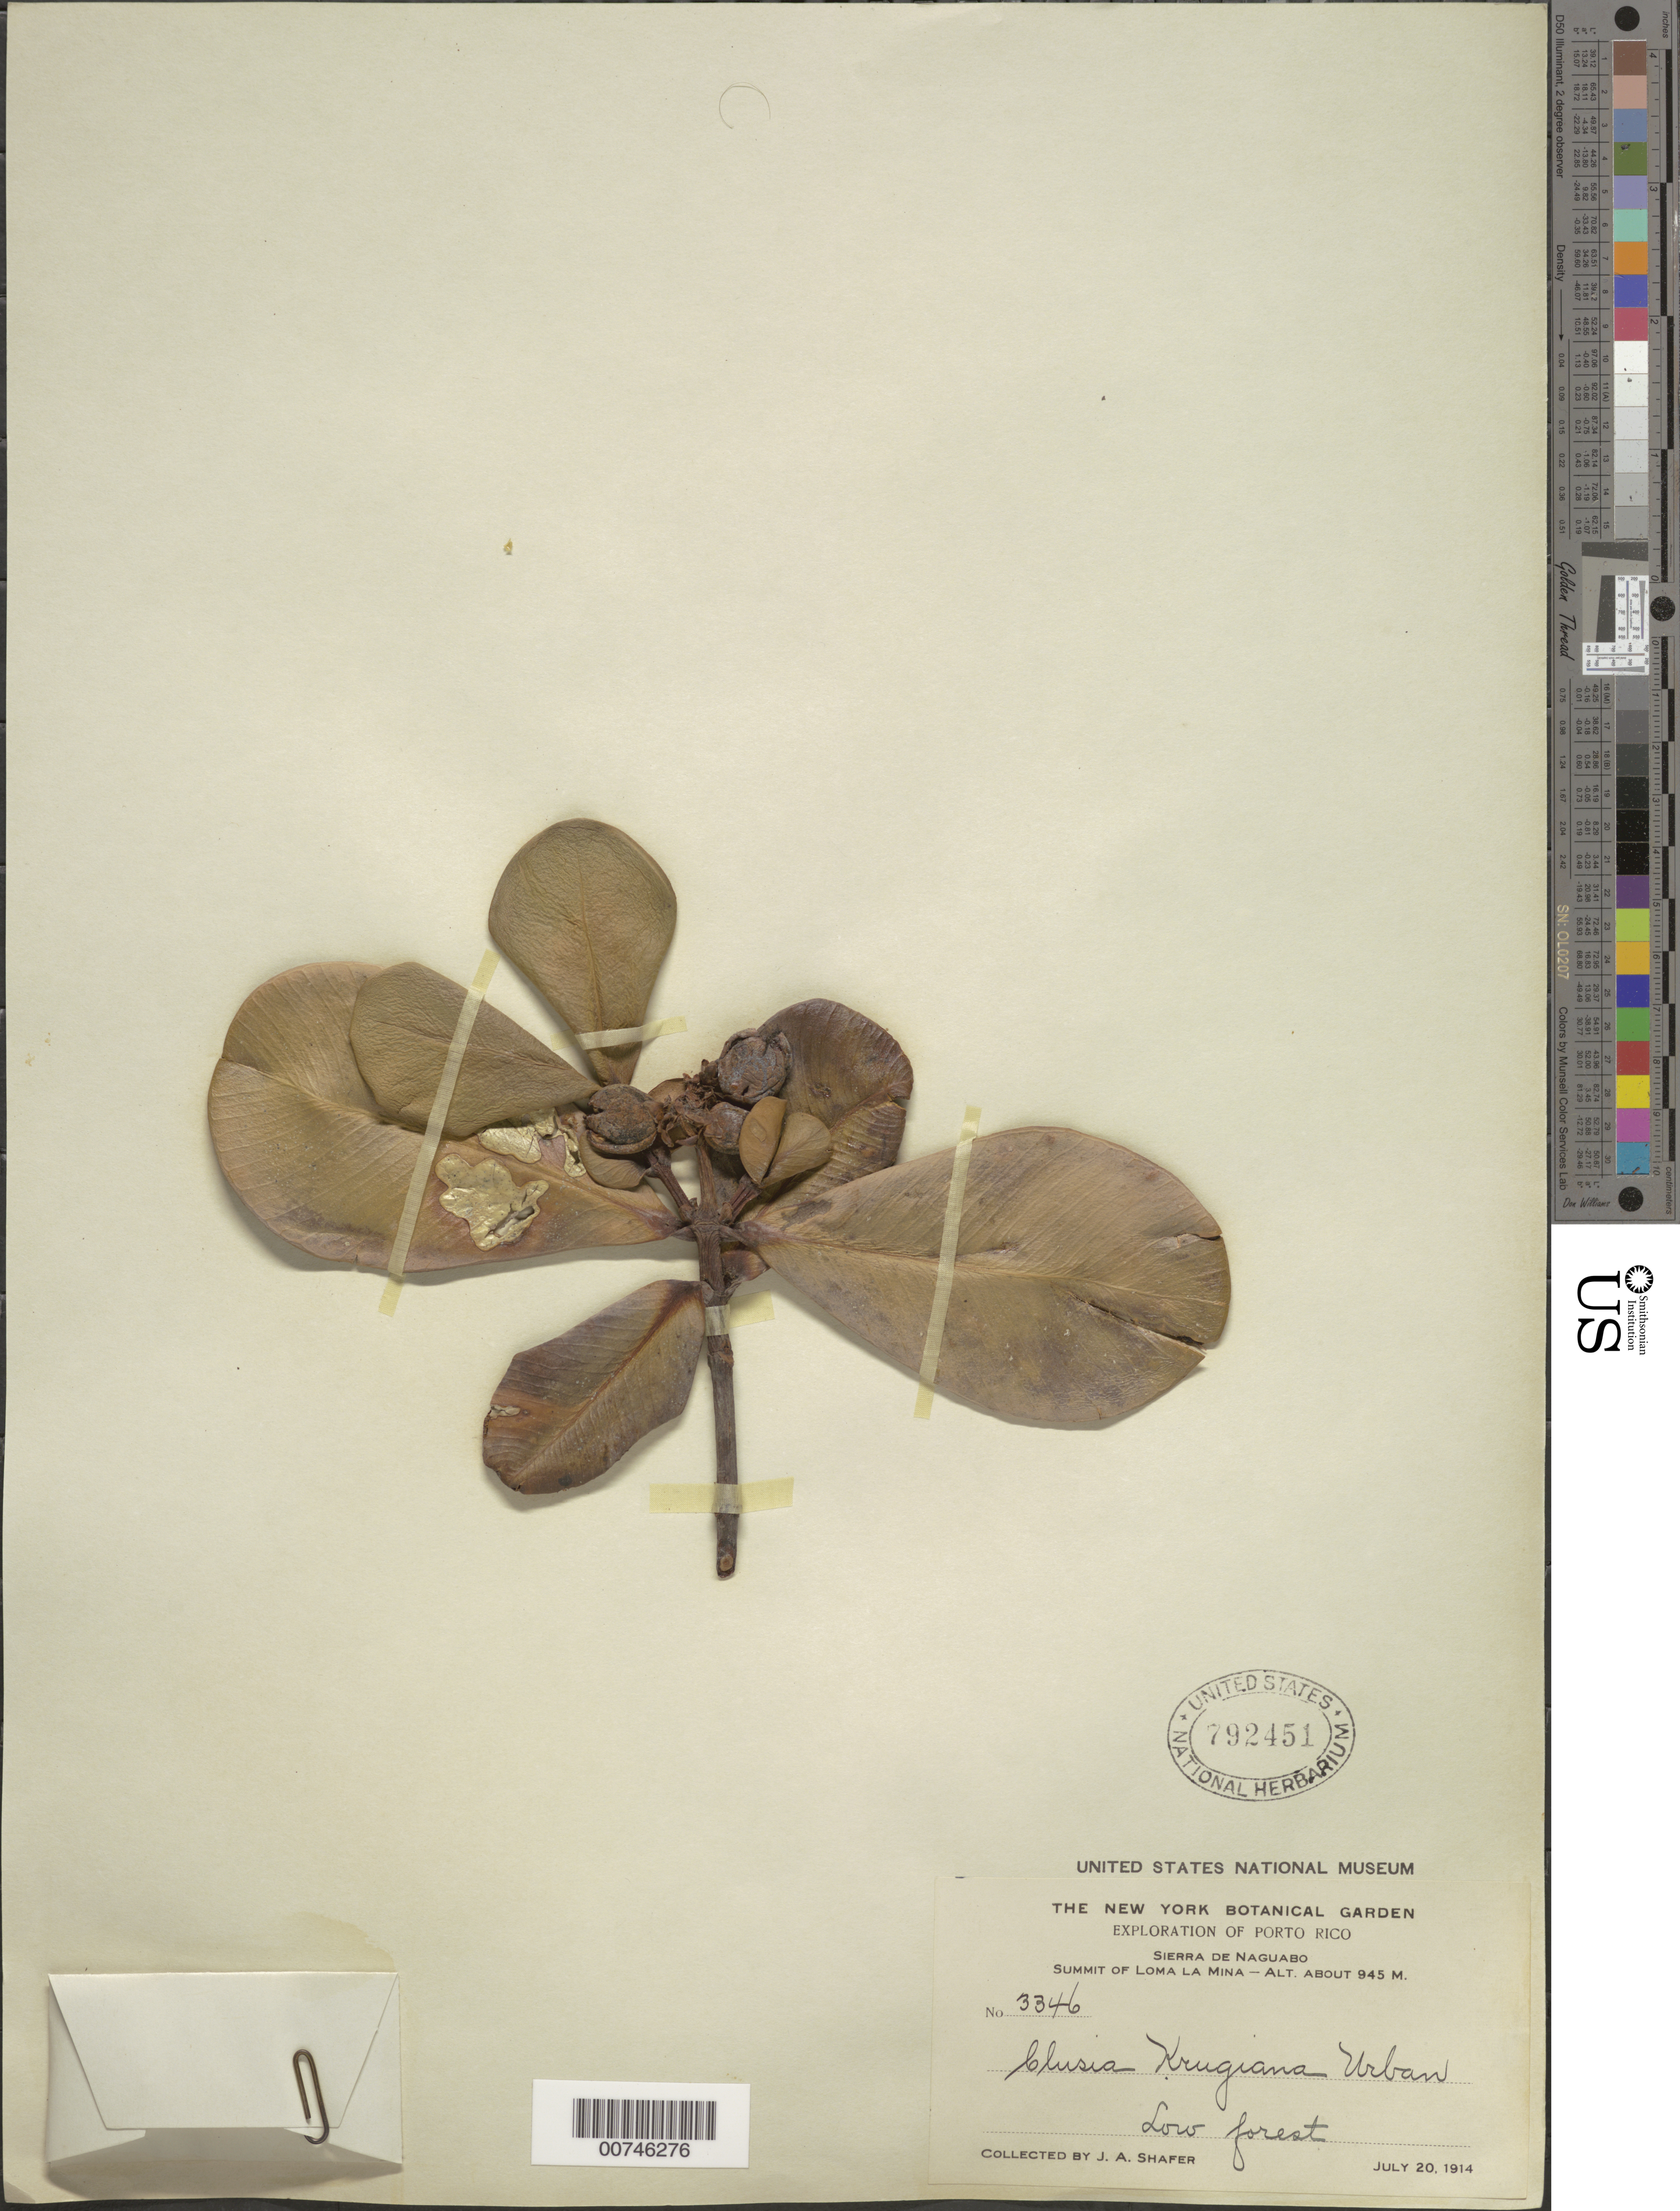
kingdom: Plantae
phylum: Tracheophyta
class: Magnoliopsida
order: Malpighiales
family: Clusiaceae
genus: Clusia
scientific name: Clusia clusioides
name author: (Griseb.) D'Arcy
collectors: J. A. Shafer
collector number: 3346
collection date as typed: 20 Jul 1914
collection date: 1914-07-20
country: Puerto Rico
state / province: Naguabo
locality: Sierra de Naguabo, summit of Loma La Mina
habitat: Low forest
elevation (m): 945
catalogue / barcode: US 792451